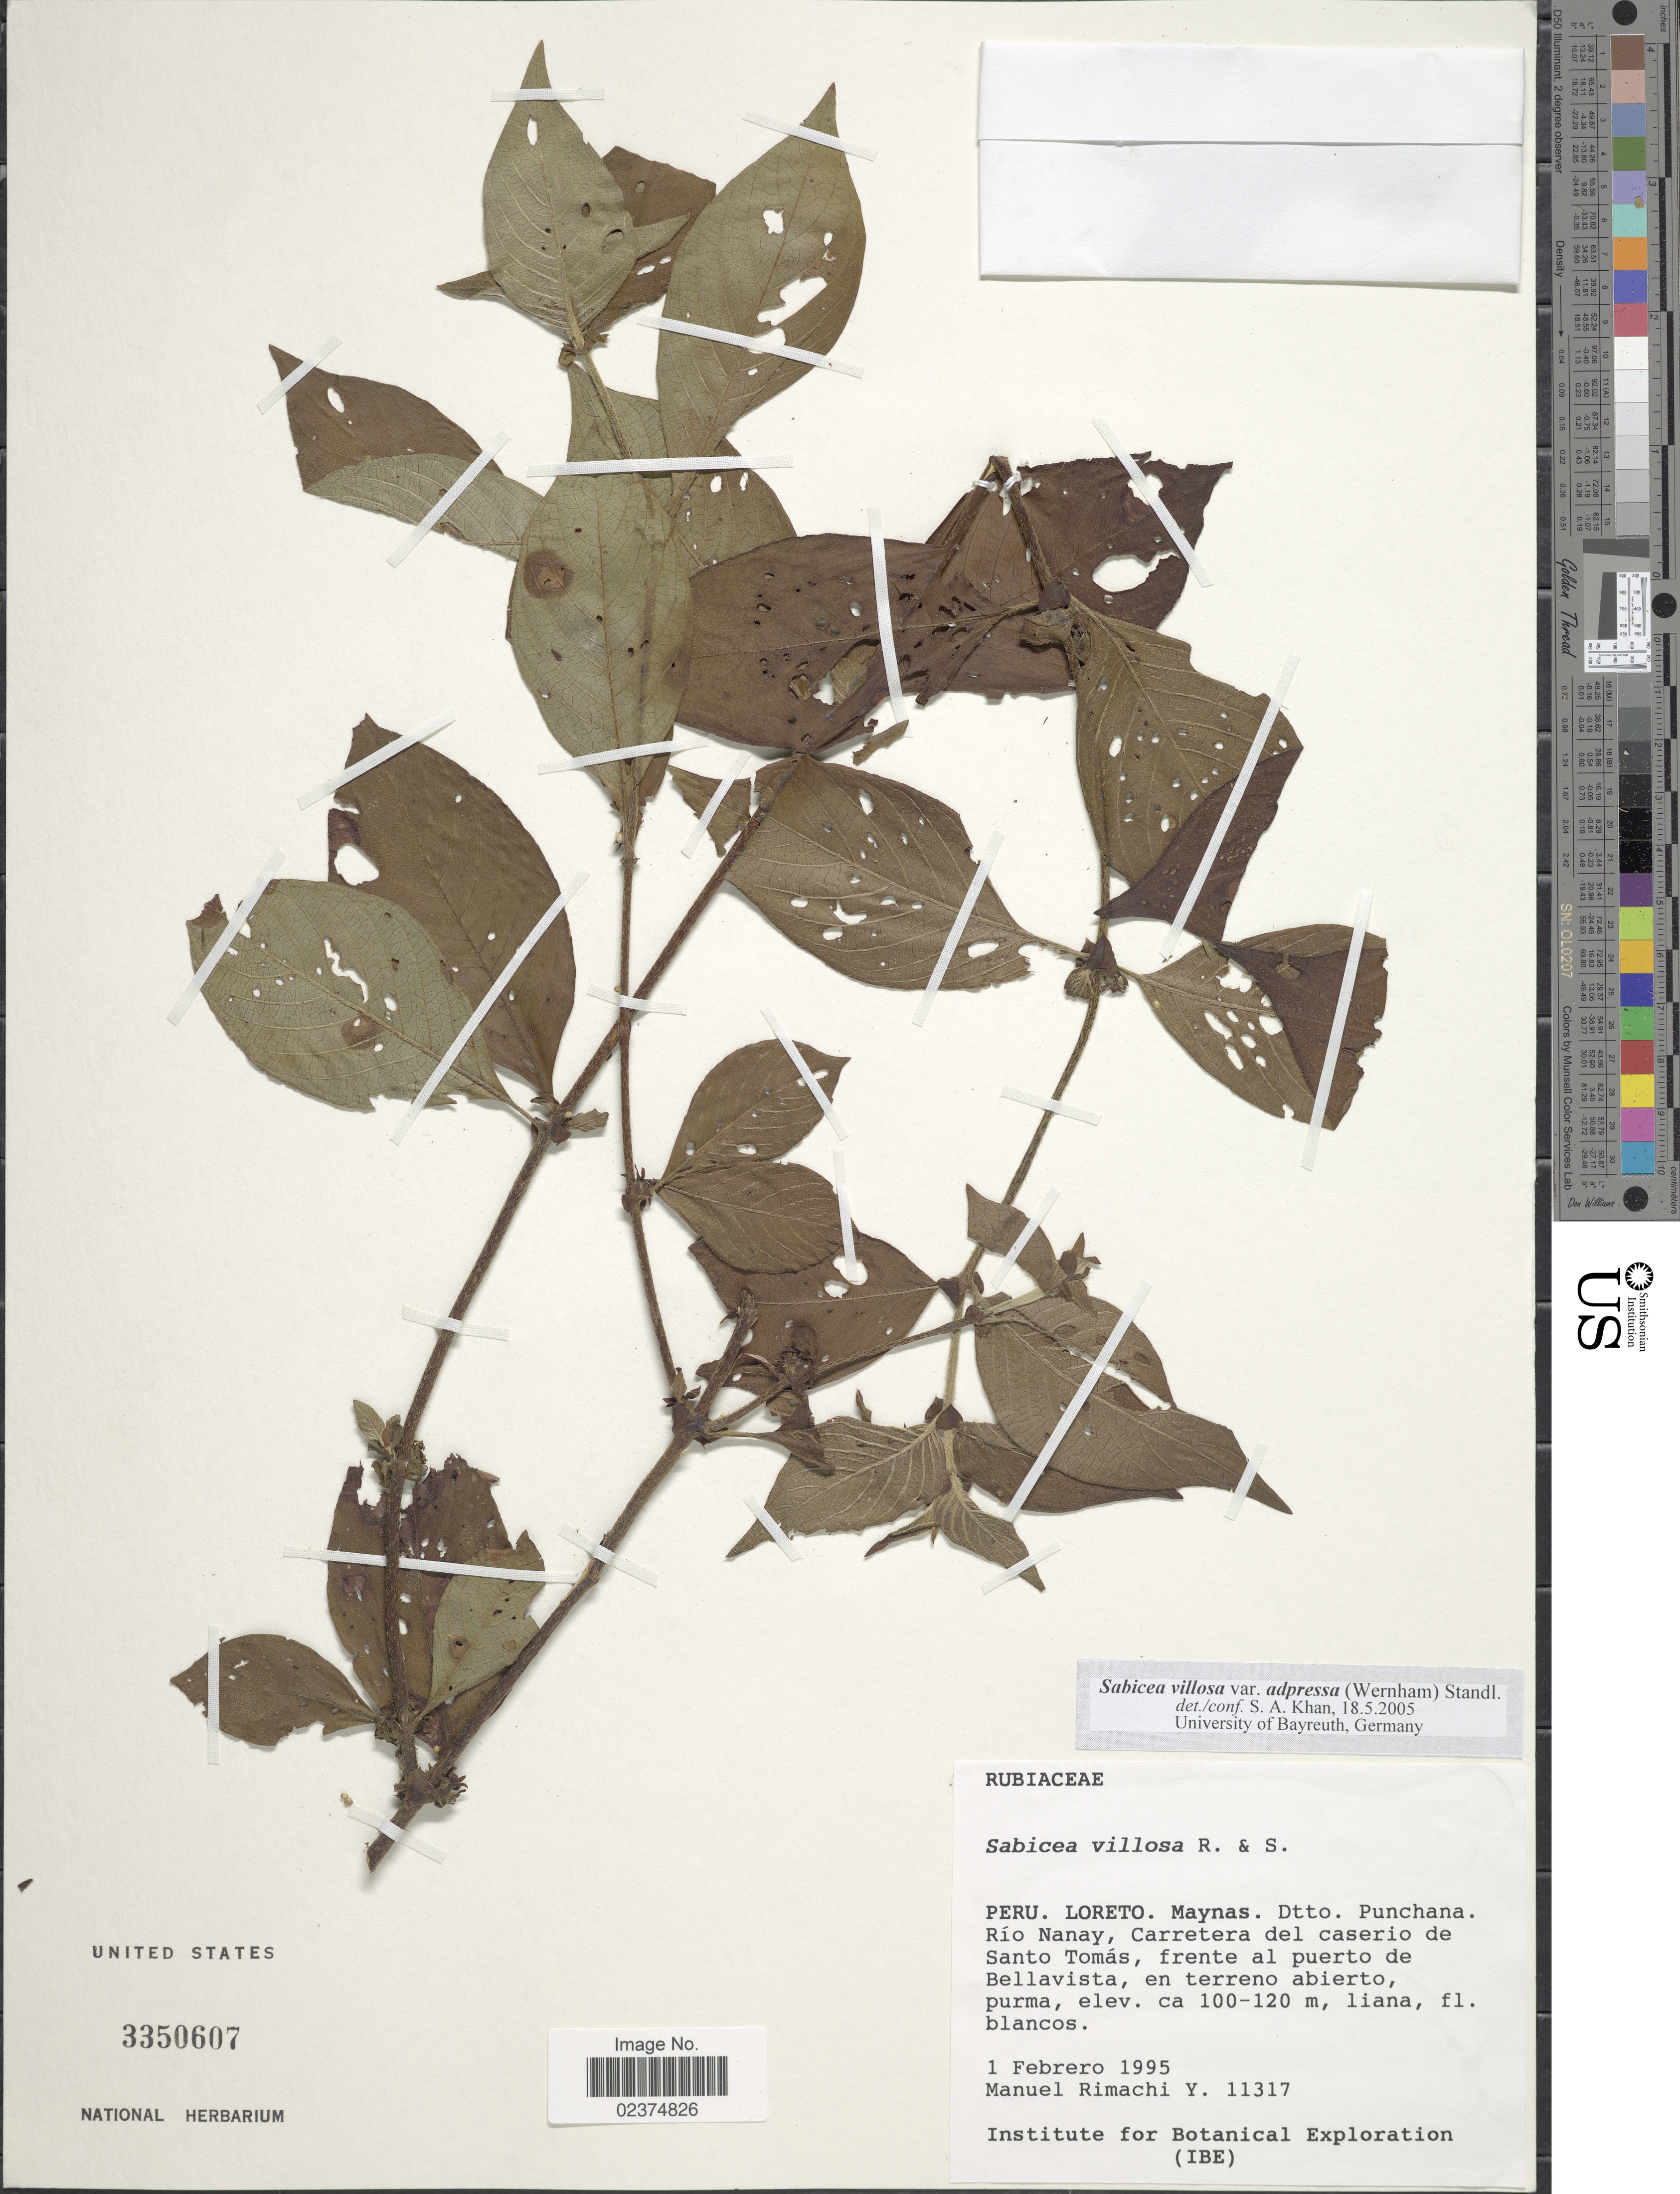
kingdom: Plantae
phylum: Tracheophyta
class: Magnoliopsida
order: Gentianales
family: Rubiaceae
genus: Sabicea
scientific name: Sabicea villosa var. adpressa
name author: (Wernham) Standl.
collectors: M. Rimachi Y.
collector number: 11317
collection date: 1995-02-01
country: Peru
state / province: Loreto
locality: Maynas. Dtto. Punchana. Rio Nanay, Carretera del caserio de Santo Tomas, frente al puerto de Bellavista, en terreno abierto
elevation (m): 100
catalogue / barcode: US 3350607